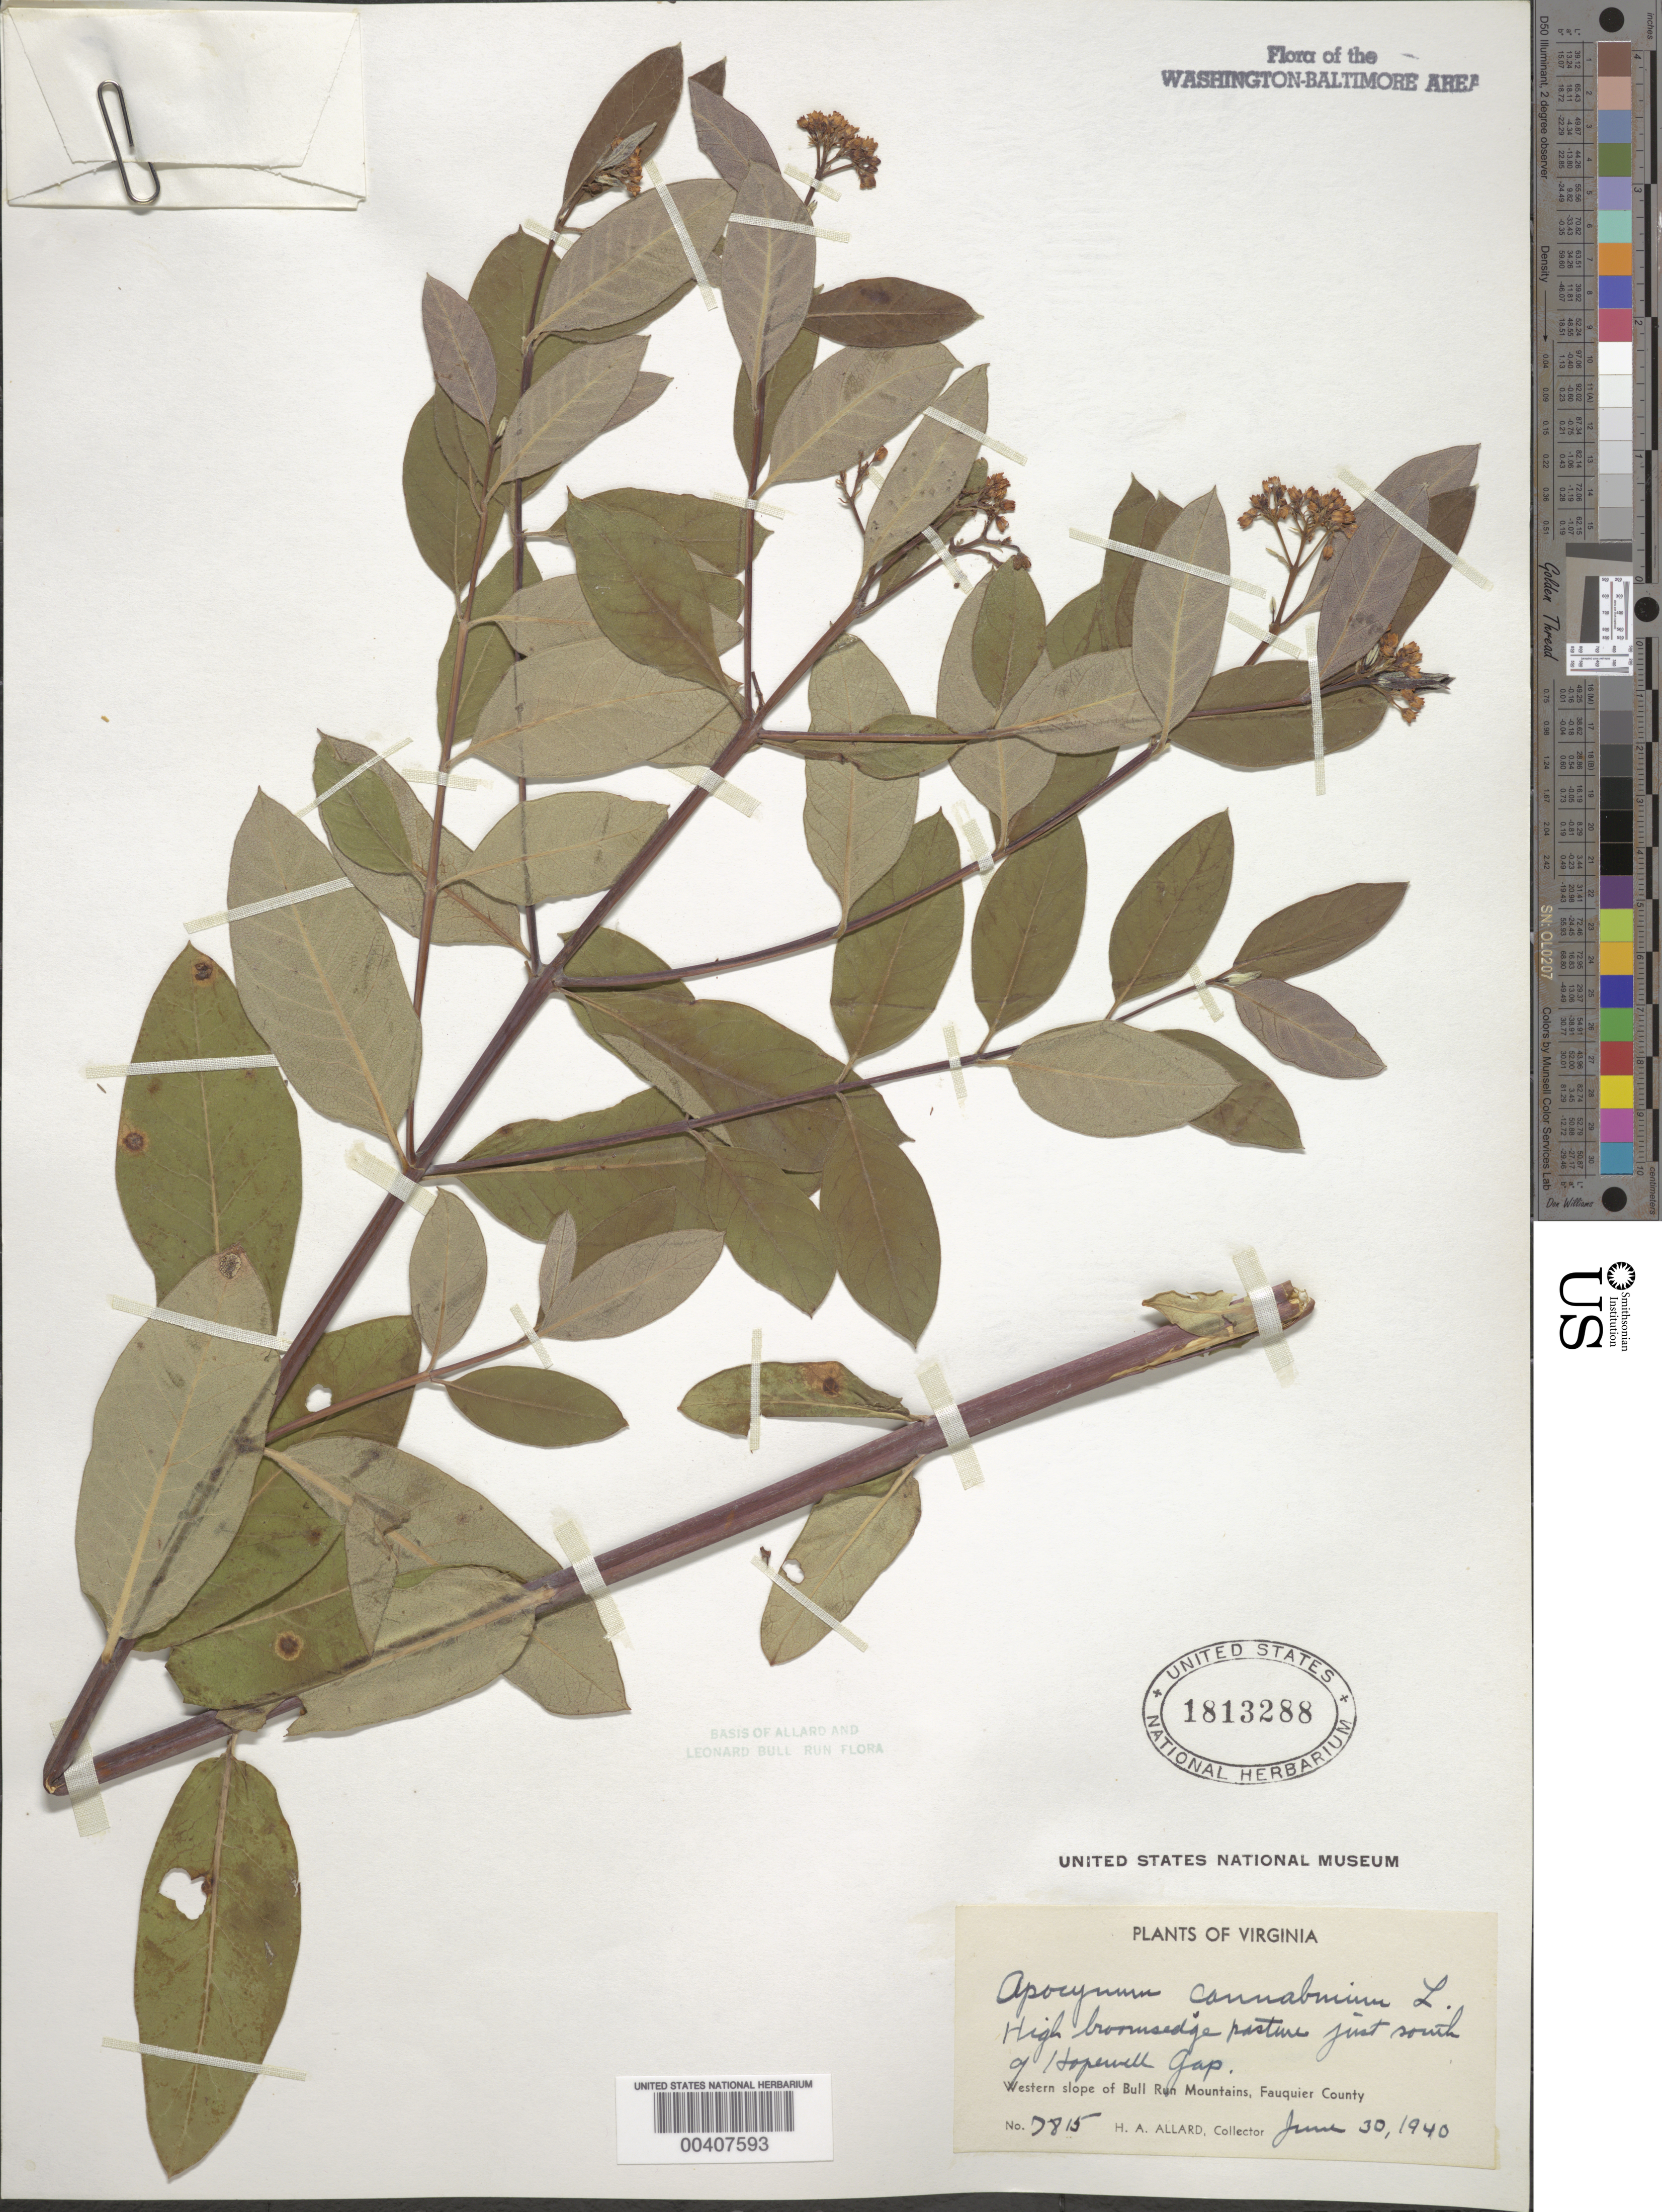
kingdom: Plantae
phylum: Tracheophyta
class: Magnoliopsida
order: Gentianales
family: Apocynaceae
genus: Apocynum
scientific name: Apocynum cannabinum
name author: L.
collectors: H. A. Allard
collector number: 7815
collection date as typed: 30 Jun 1940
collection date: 1940-06-30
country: United States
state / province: Virginia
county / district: Fauquier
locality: South of Hopewell Gap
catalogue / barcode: US 1813288